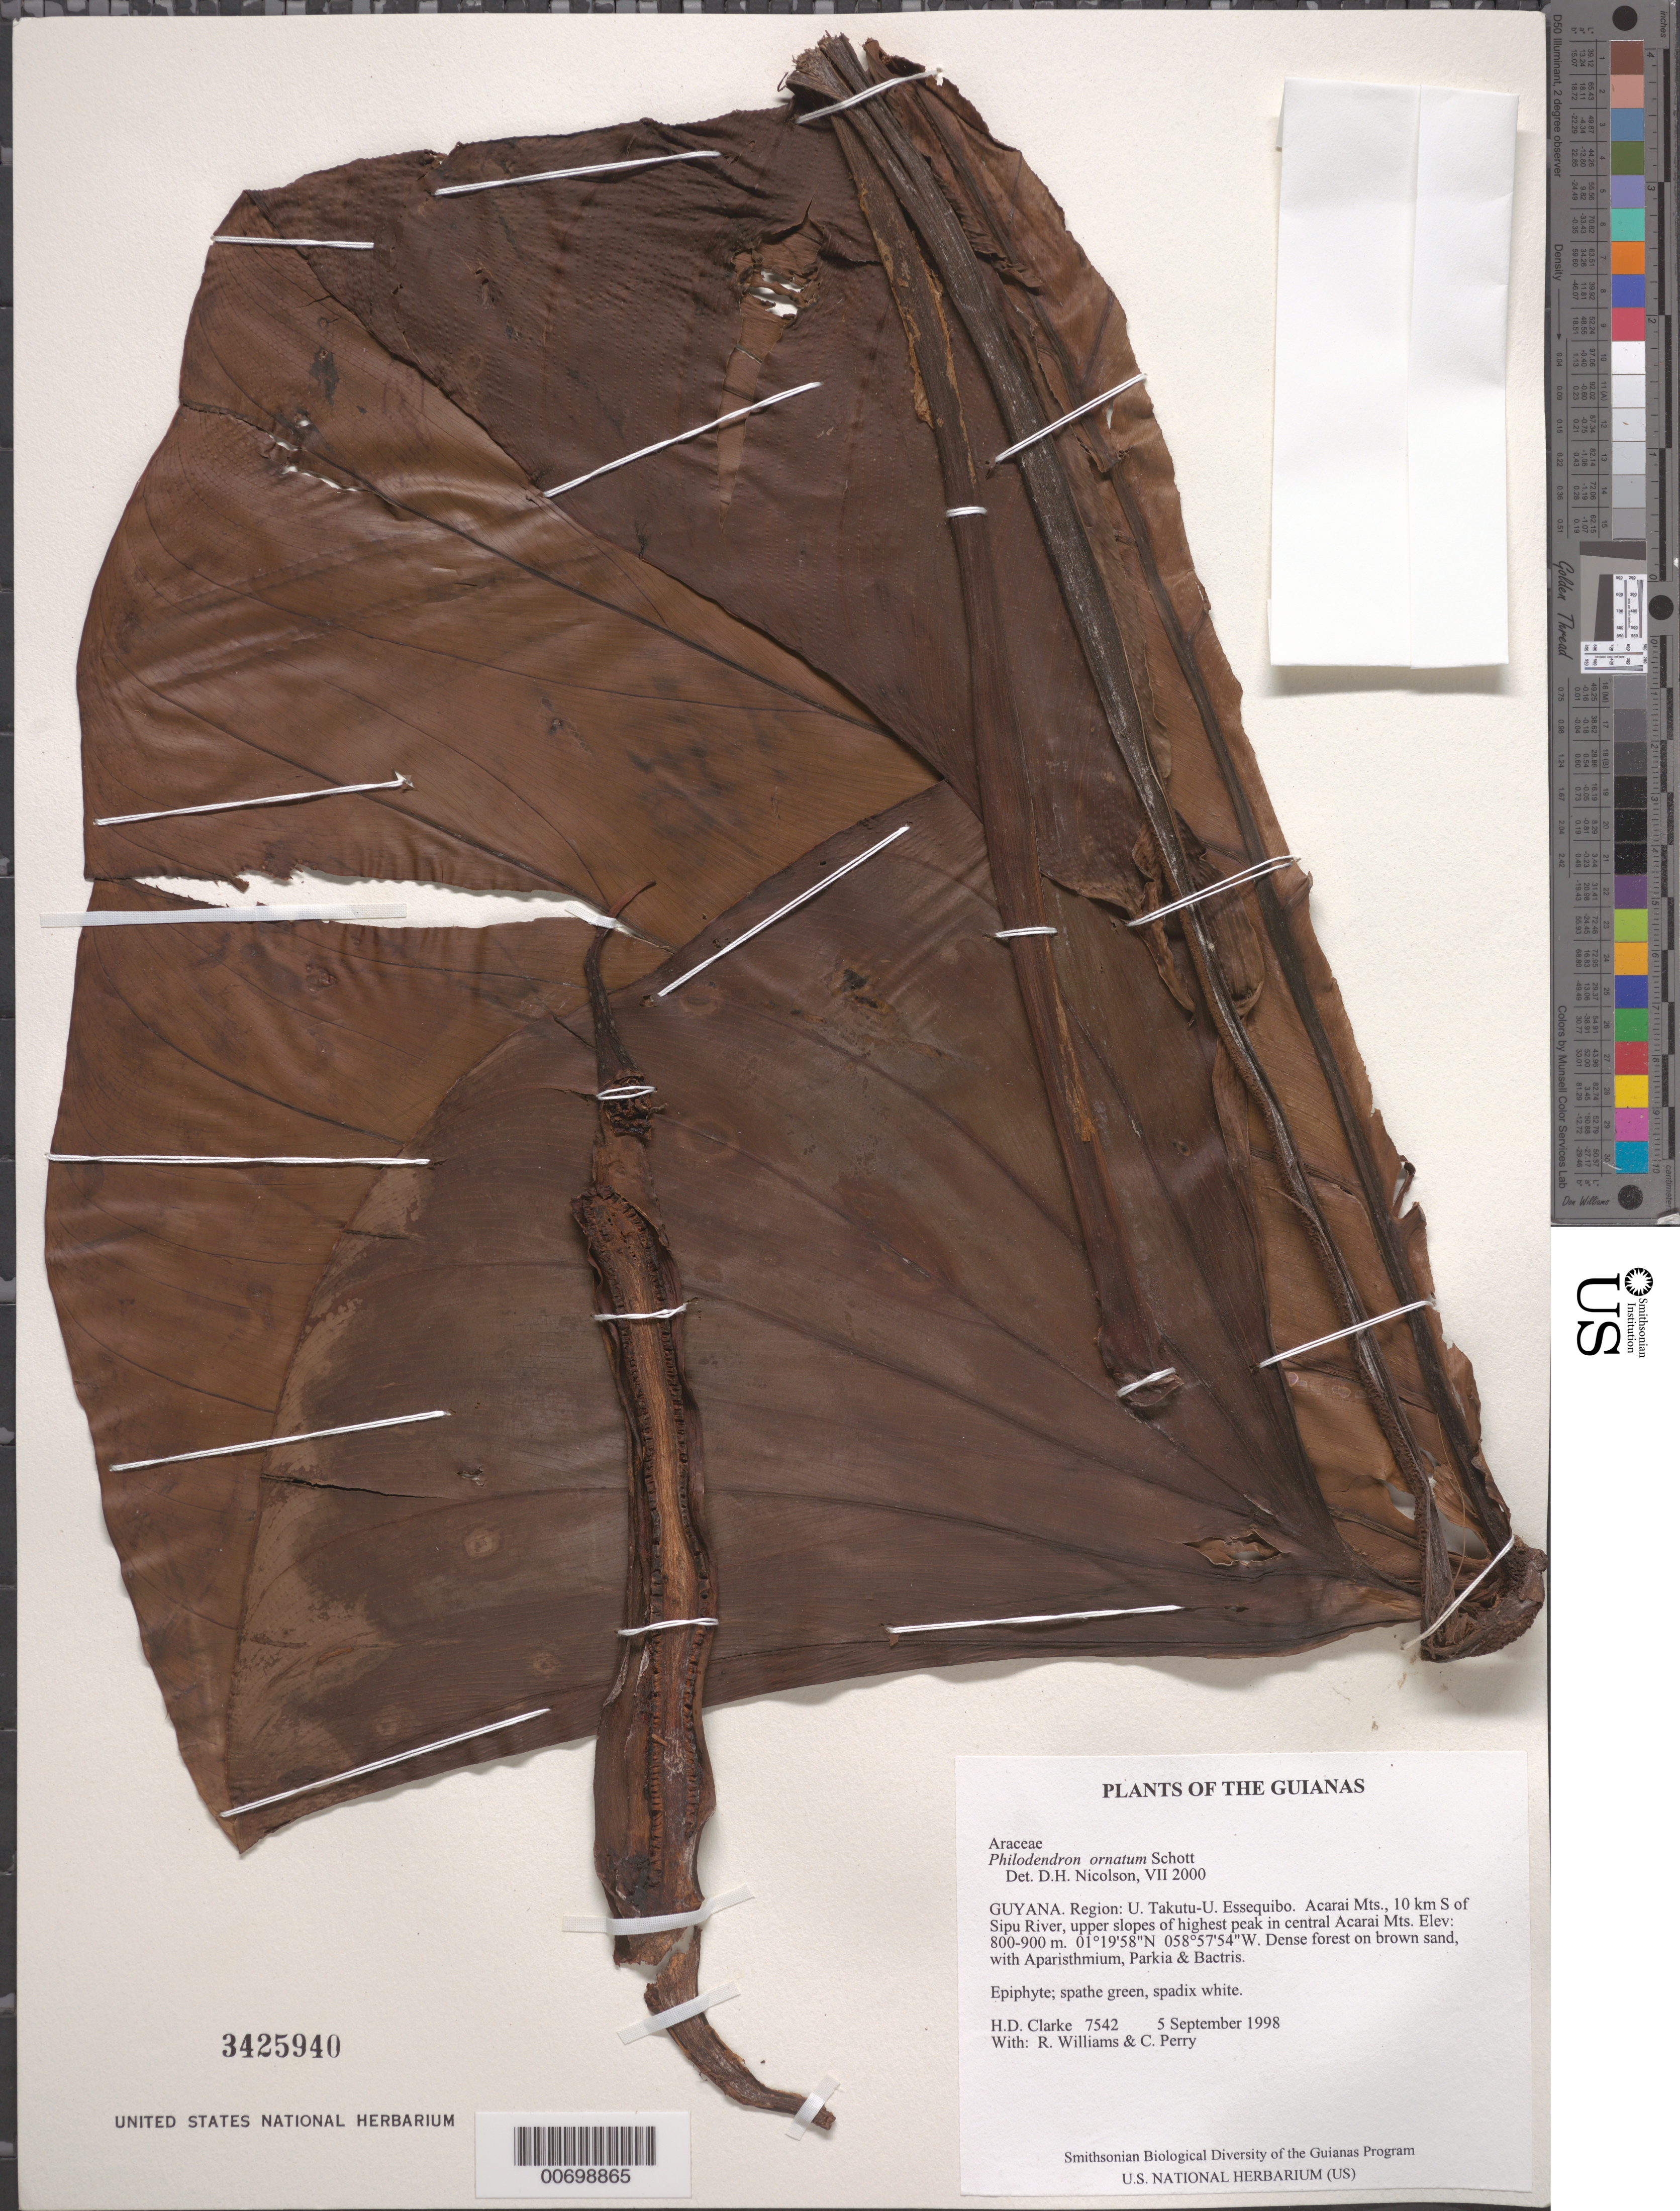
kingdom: Plantae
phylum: Tracheophyta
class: Liliopsida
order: Alismatales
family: Araceae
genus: Philodendron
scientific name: Philodendron ornatum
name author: Schott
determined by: Nicolson, Dan H.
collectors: H. D. Clarke, R. Williams & C. Perry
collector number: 7542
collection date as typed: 5 September 1998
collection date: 1998-09-05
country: Guyana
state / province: U. Takutu-U. Essequibo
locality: Acarai Mts., 10 km S of Sipu River, upper slopes of highest peak in central Acarai Mts.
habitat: Dense forest on brown sand, with Aparisthmium, Parkia & Bactris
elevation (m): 800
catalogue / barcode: US 3425940